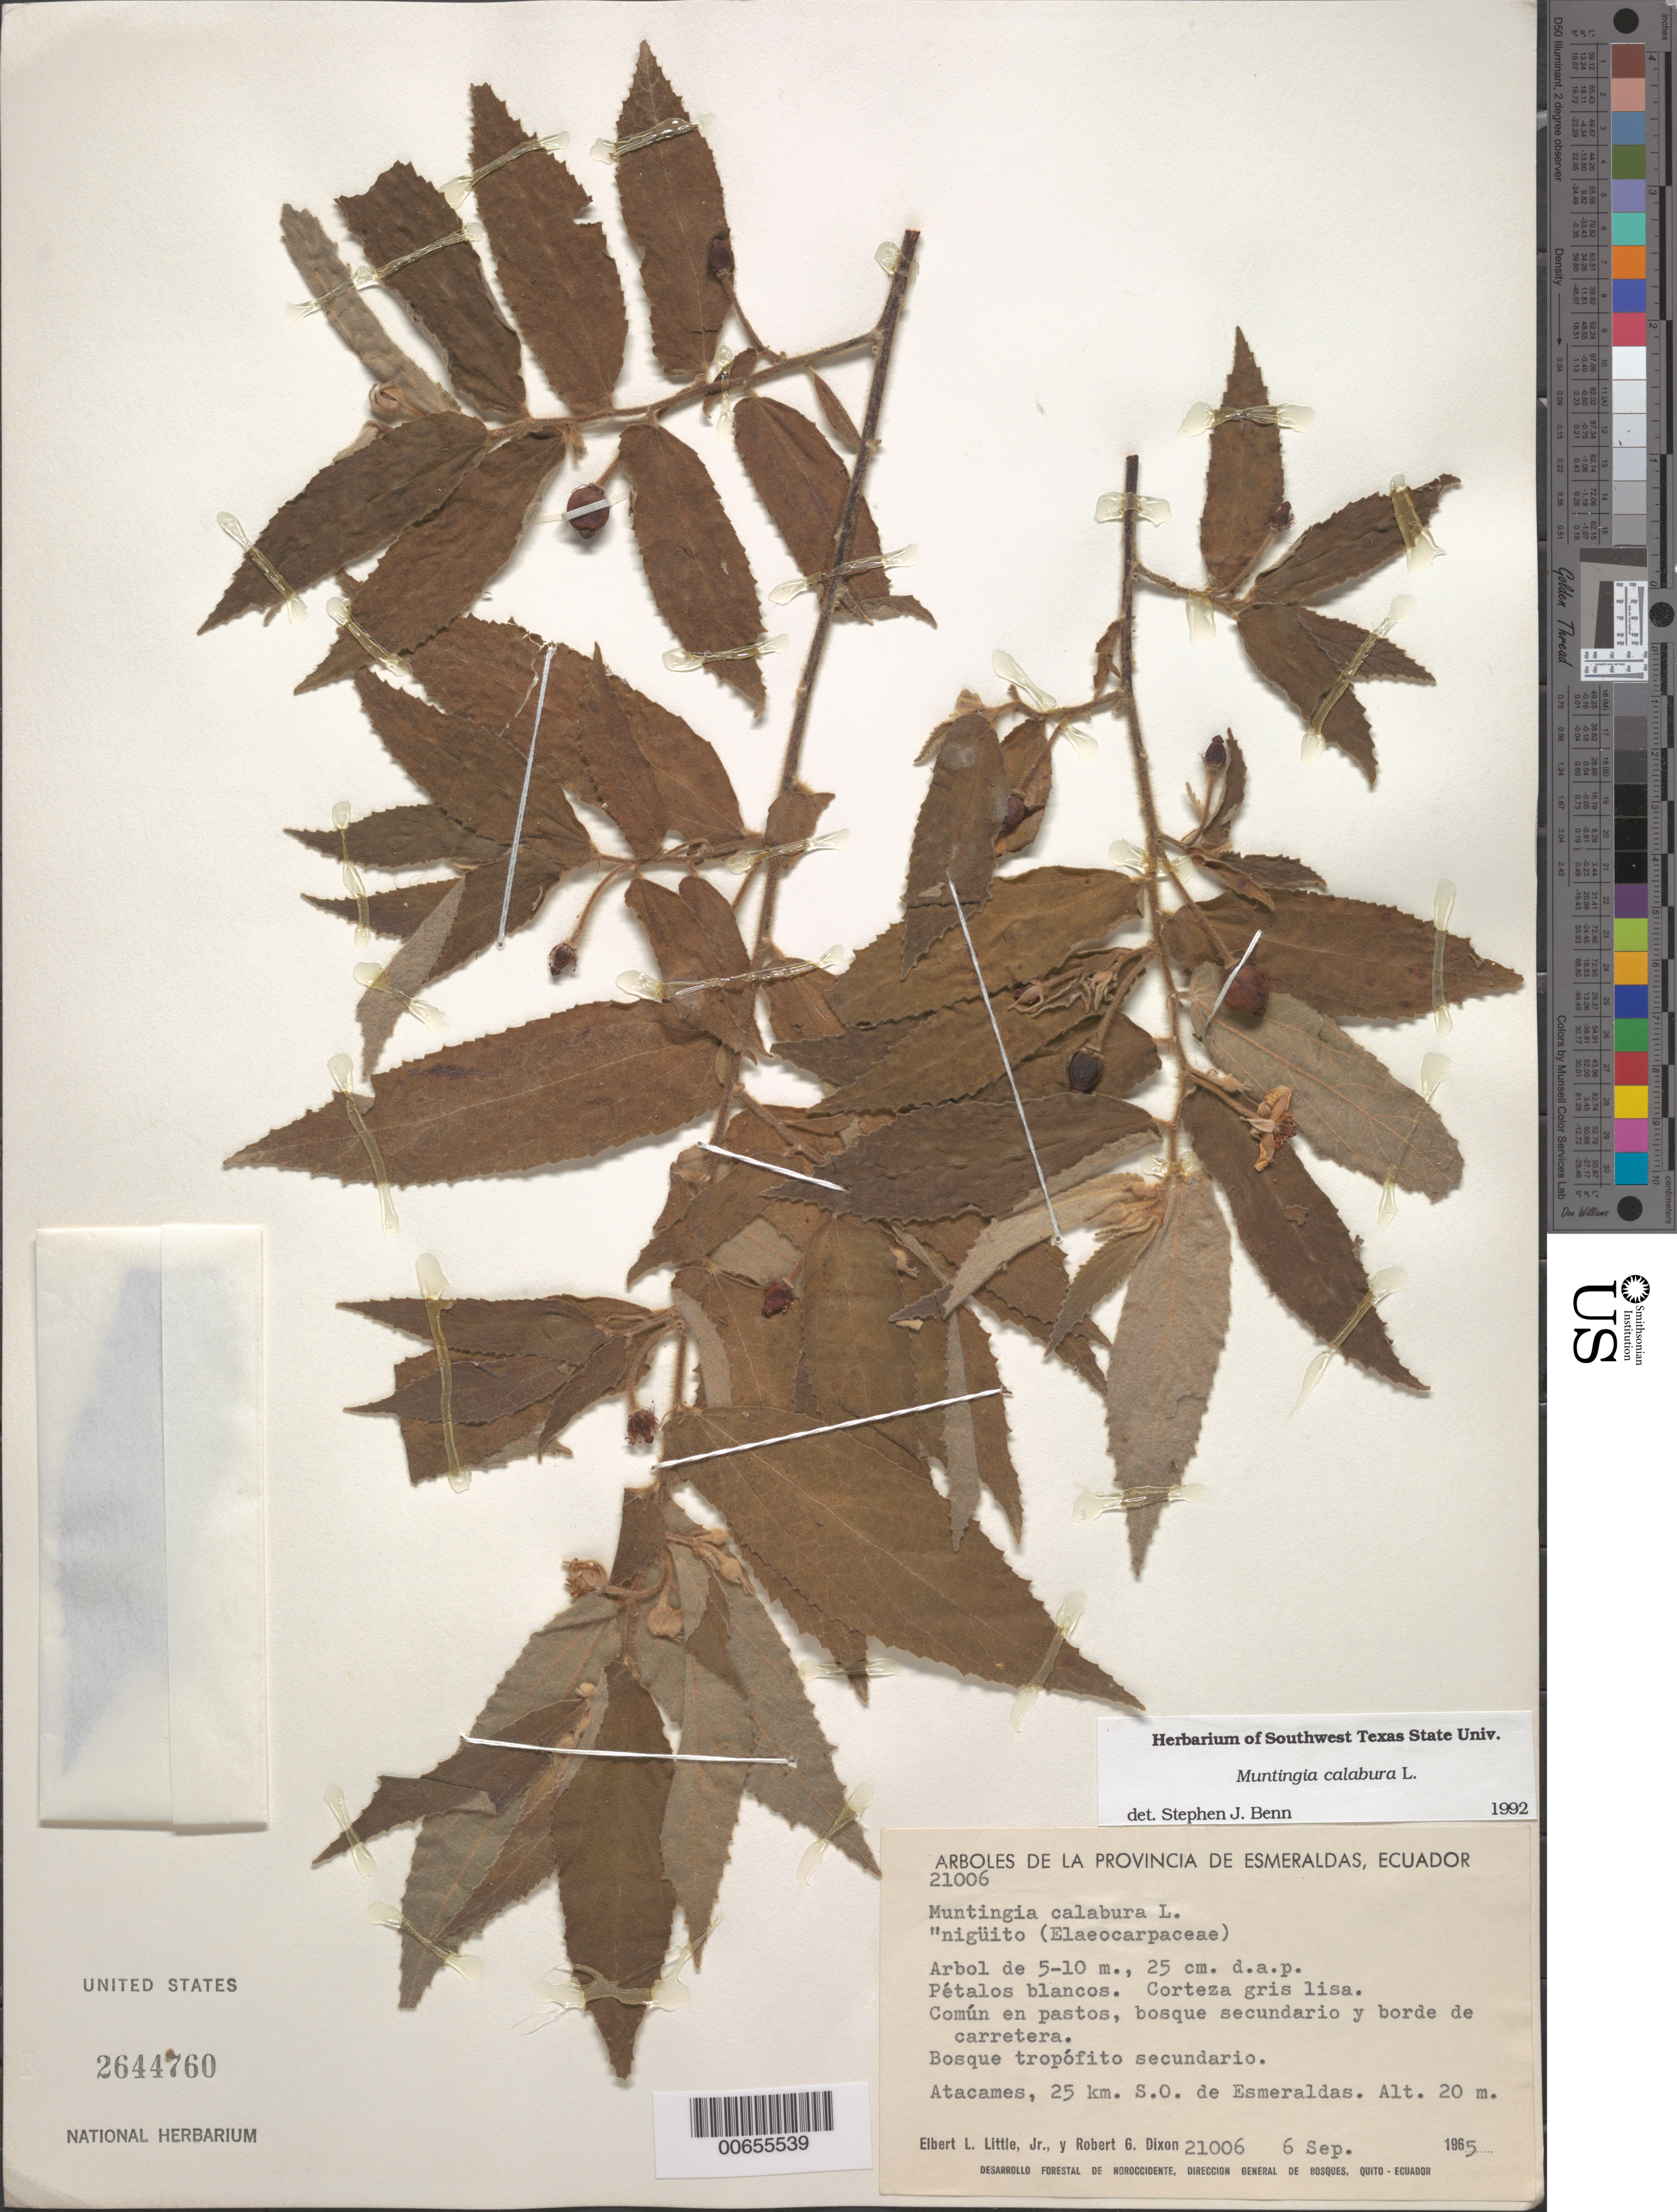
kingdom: Plantae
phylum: Tracheophyta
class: Magnoliopsida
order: Malvales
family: Muntingiaceae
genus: Muntingia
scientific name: Muntingia calabura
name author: L.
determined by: Benn, S. J.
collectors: E. L. Little & R. G. Dixon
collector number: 21006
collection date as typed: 06 Sep 1965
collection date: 1965-09-06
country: Ecuador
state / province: Esmeraldas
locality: Atacames, 25 km SW de Esmeraldas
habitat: Bosque tropófito secundario. Común en pastos, bosque secundario y borde de carretera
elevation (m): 20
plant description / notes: Common name: Nigüito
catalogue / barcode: US 2644760